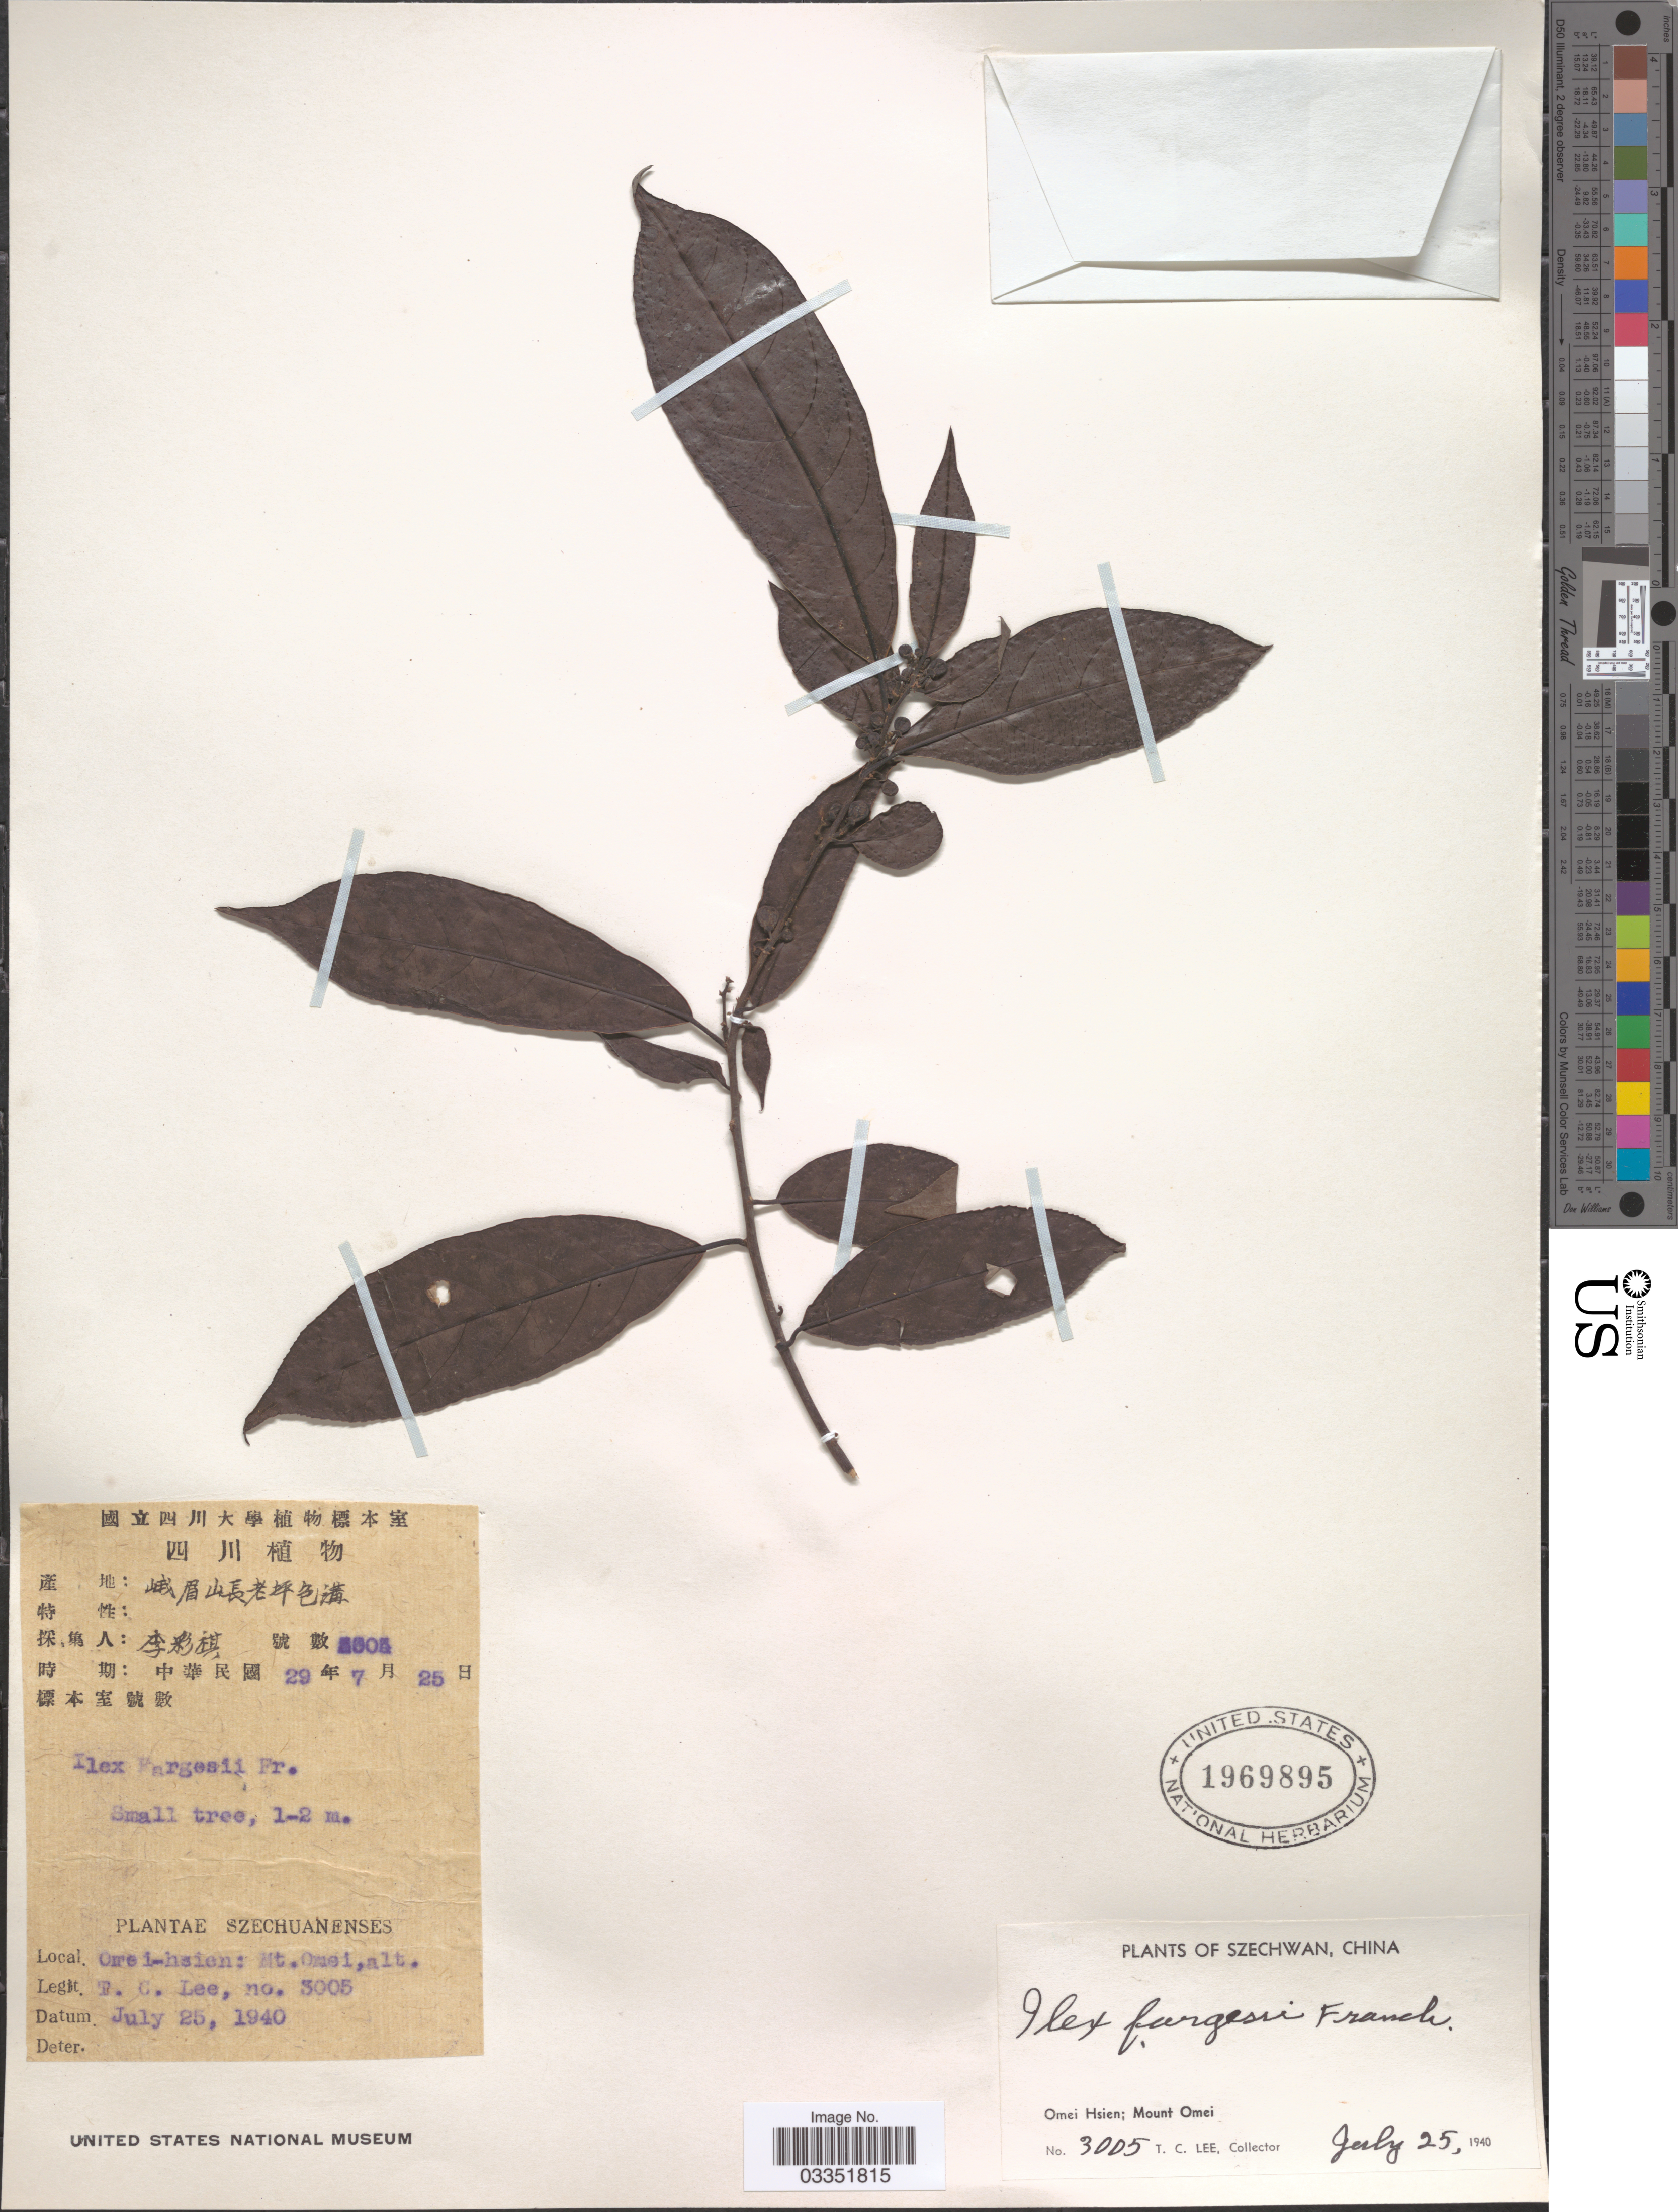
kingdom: Plantae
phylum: Tracheophyta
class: Magnoliopsida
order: Aquifoliales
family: Aquifoliaceae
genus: Ilex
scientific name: Ilex fargesii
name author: Franch.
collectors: T. Lee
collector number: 3005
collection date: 1940-07-25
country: China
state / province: Sichuan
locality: Omei Hsien; Mount Omei.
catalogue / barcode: US 1969895